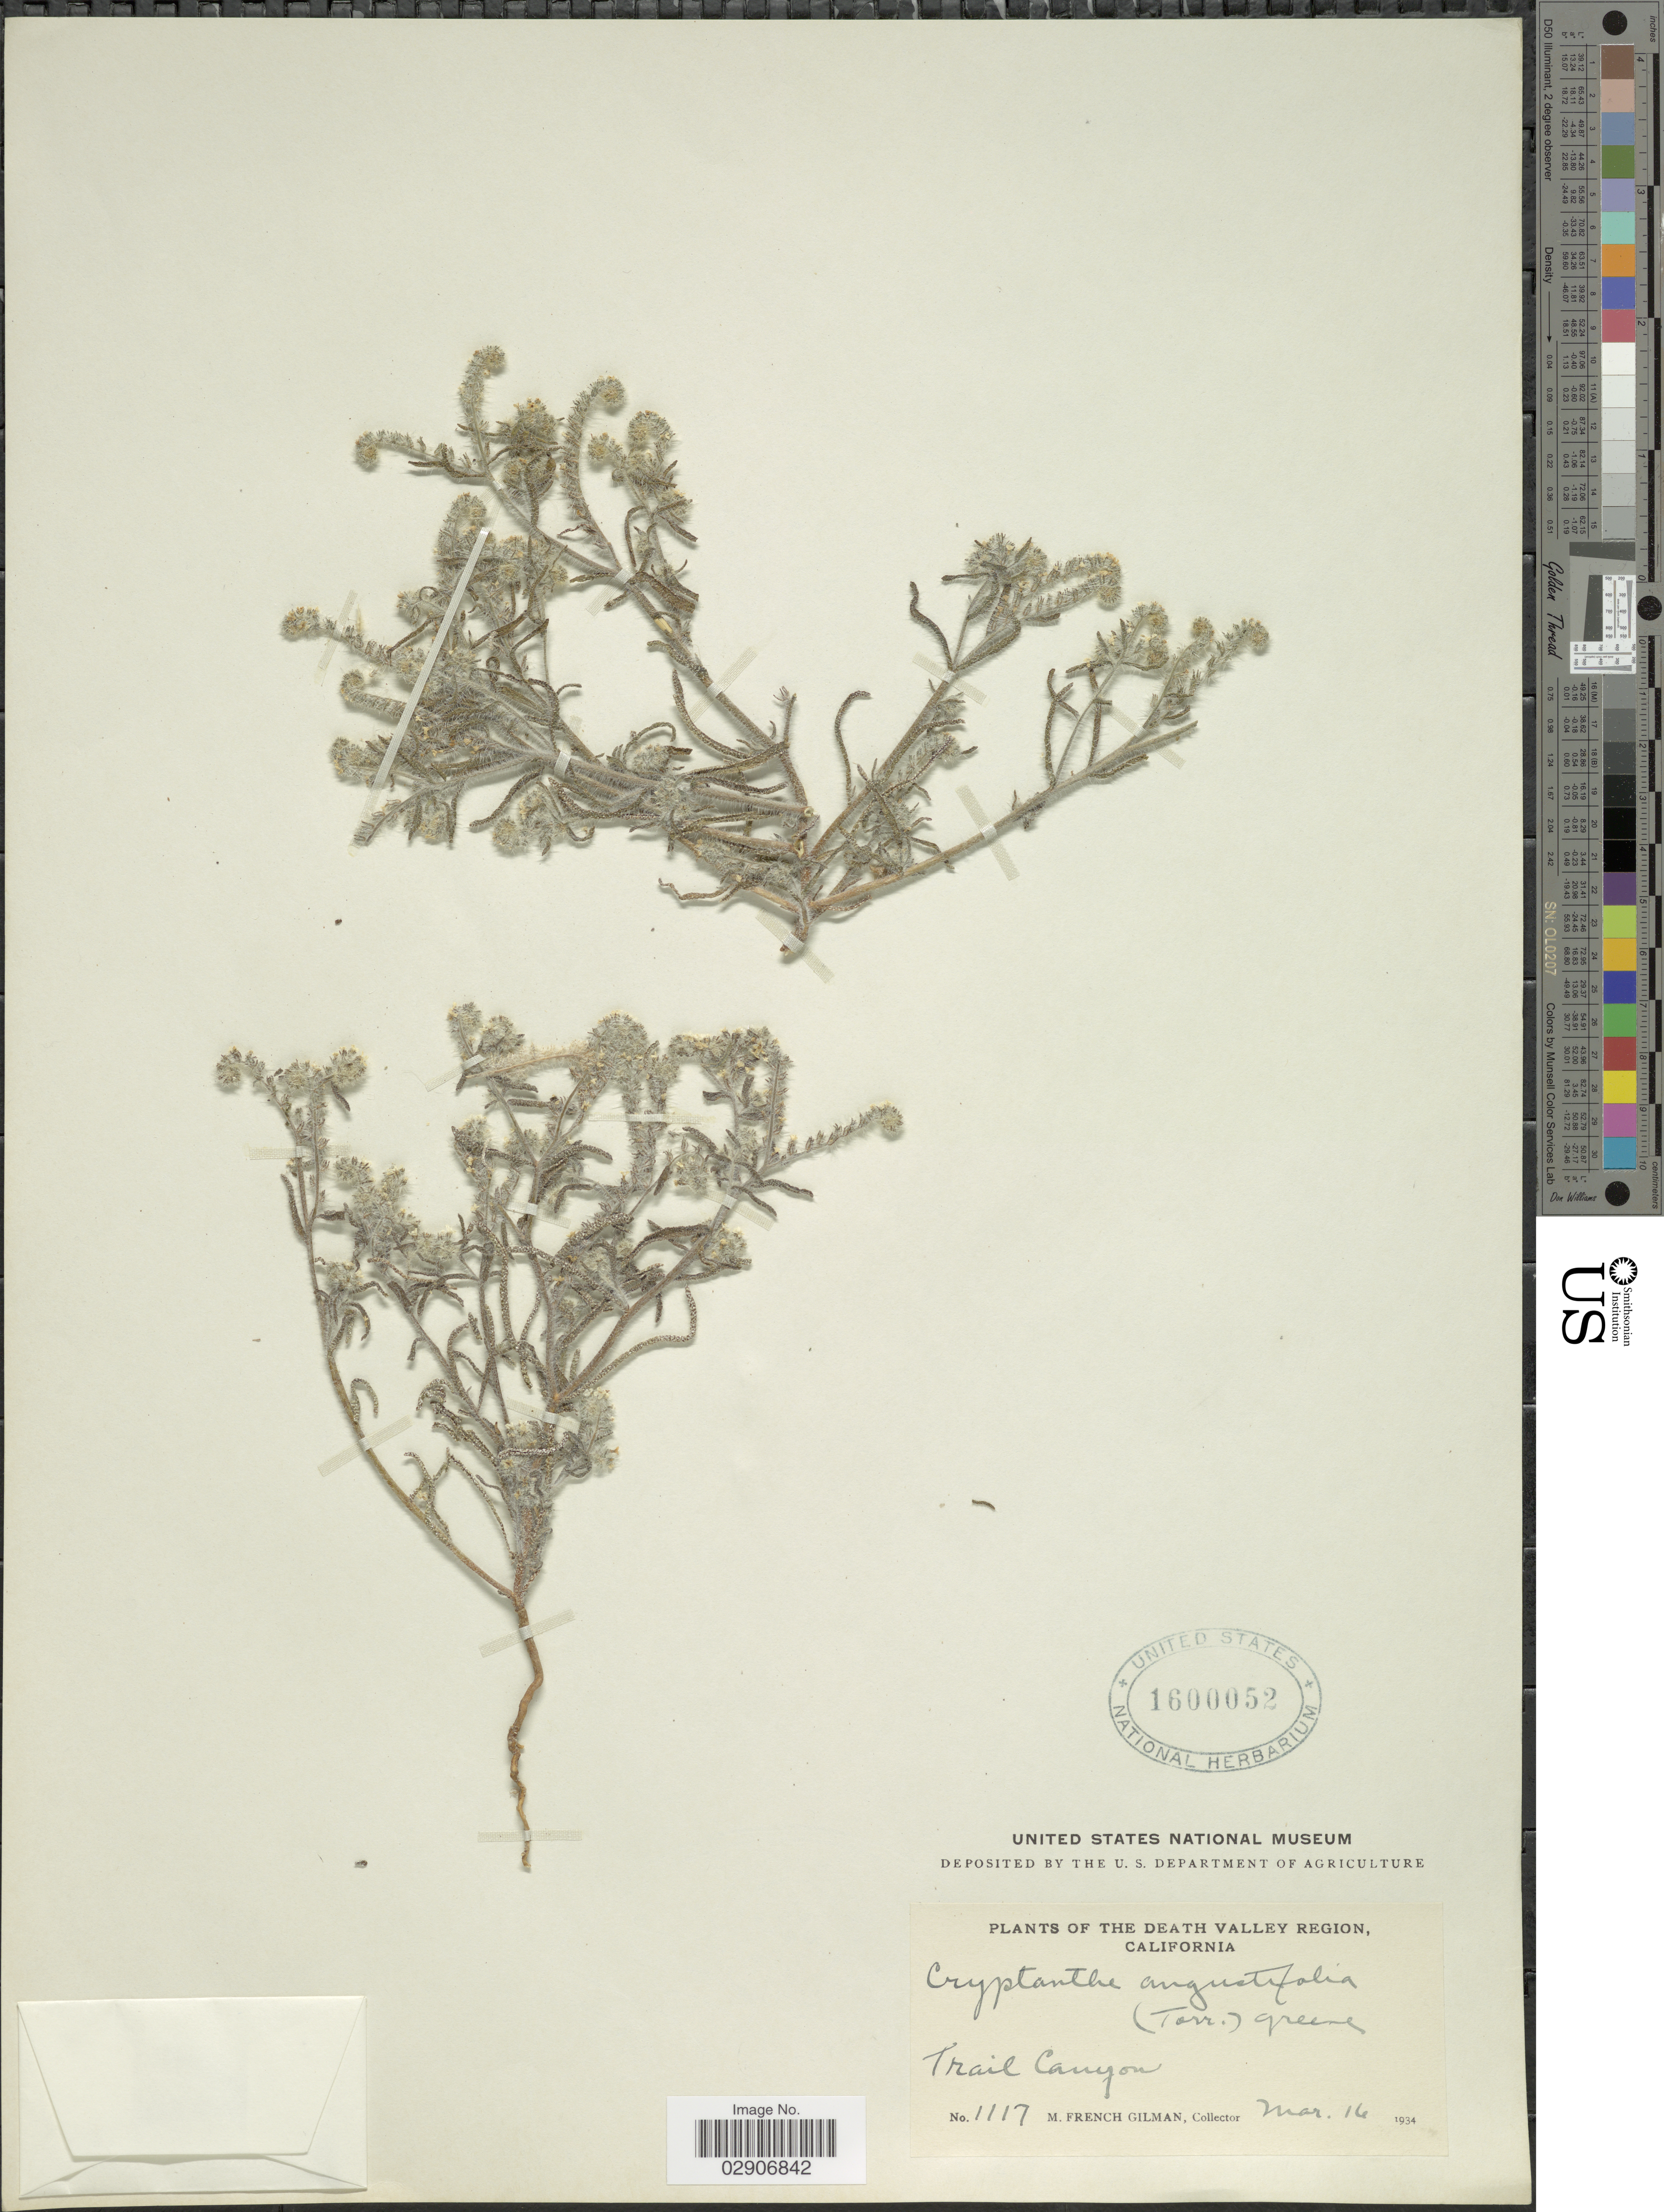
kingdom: Plantae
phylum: Tracheophyta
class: Magnoliopsida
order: Boraginales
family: Boraginaceae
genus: Cryptantha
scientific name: Cryptantha angustifolia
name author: (Torr.) Greene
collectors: M. F. Gilman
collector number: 1117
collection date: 1934-03-16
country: United States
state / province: California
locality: The Death Valley Region. Trail Canyon.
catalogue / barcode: US 1600052